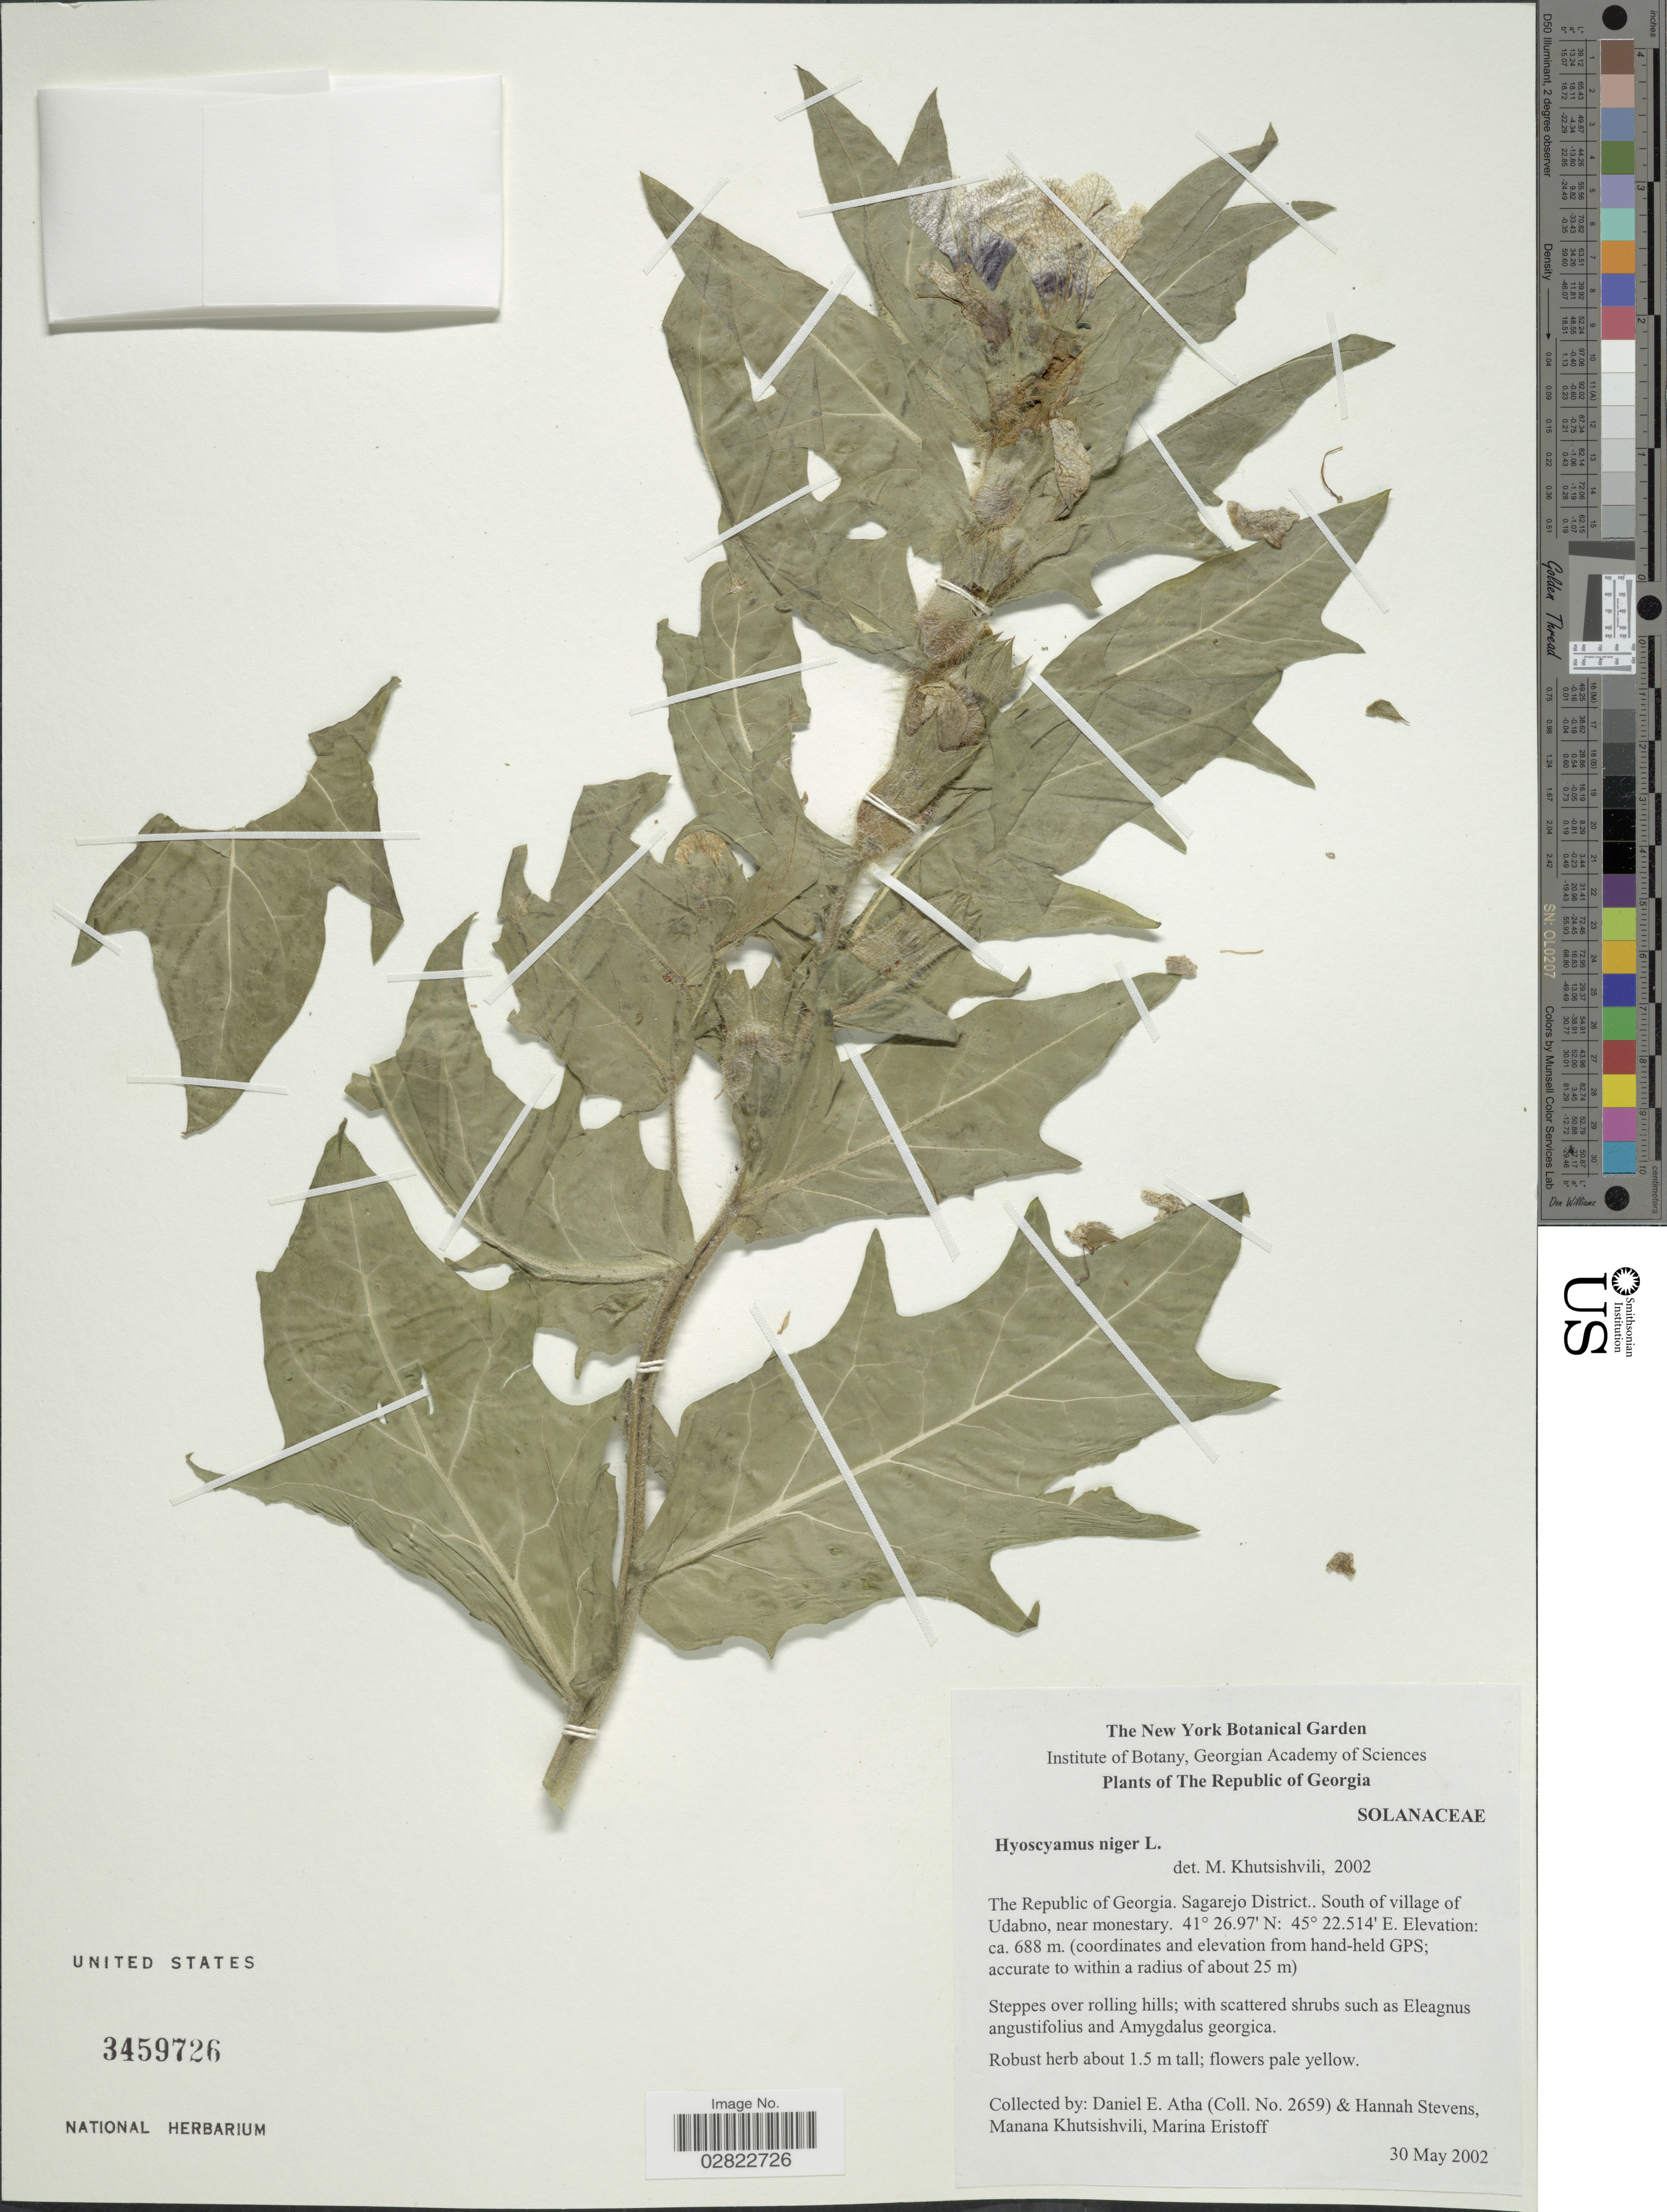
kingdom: Plantae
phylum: Tracheophyta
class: Magnoliopsida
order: Solanales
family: Solanaceae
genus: Hyoscyamus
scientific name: Hyoscyamus niger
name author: L.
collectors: D. Atha, H. Stevens, M. Khutsiskvili & M. Eristoff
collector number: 2659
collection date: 2002-05-30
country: Georgia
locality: The Republic of Georgia, Sagarejo District, South of village of Udabno, near monestary.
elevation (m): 688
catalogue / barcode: US 3459726